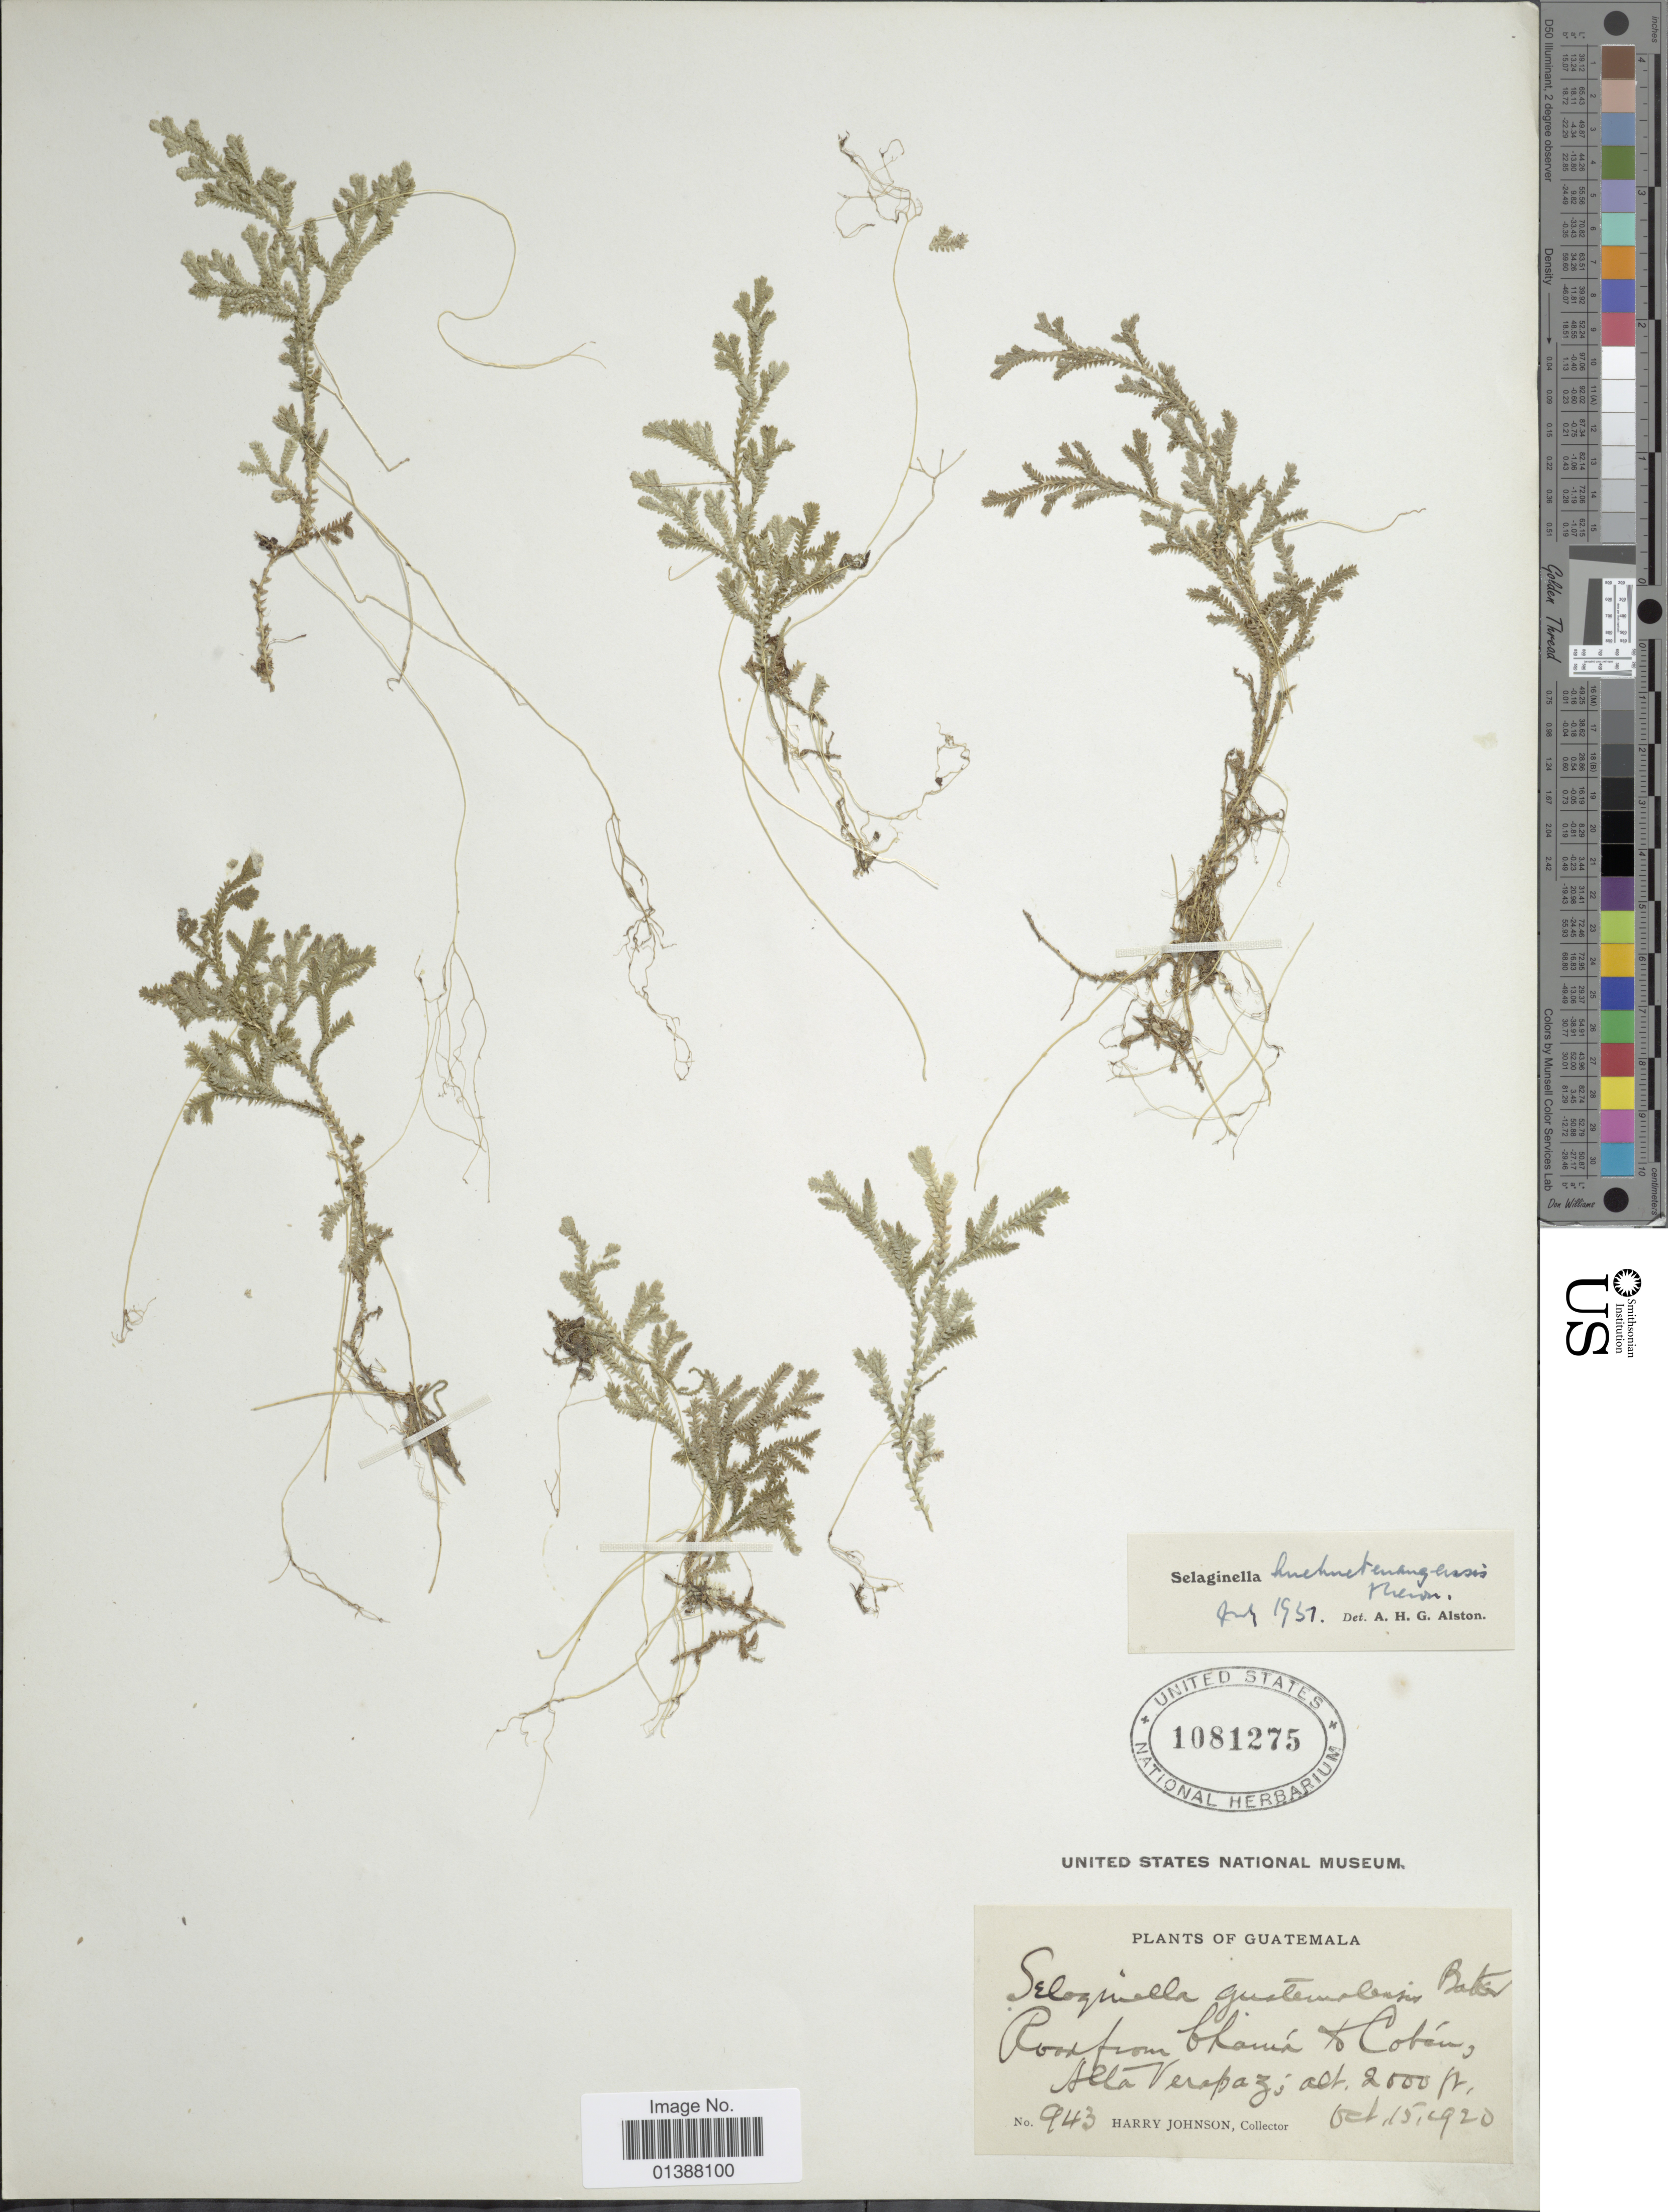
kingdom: Plantae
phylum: Tracheophyta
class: Lycopodiopsida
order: Selaginellales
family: Selaginellaceae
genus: Selaginella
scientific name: Selaginella huehuetenangensis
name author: Hieron.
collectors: H. Johnson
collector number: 943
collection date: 1920-10-15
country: Guatemala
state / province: Alta Verapaz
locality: Road from Chamá to Cobán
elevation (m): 610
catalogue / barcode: US 1081275